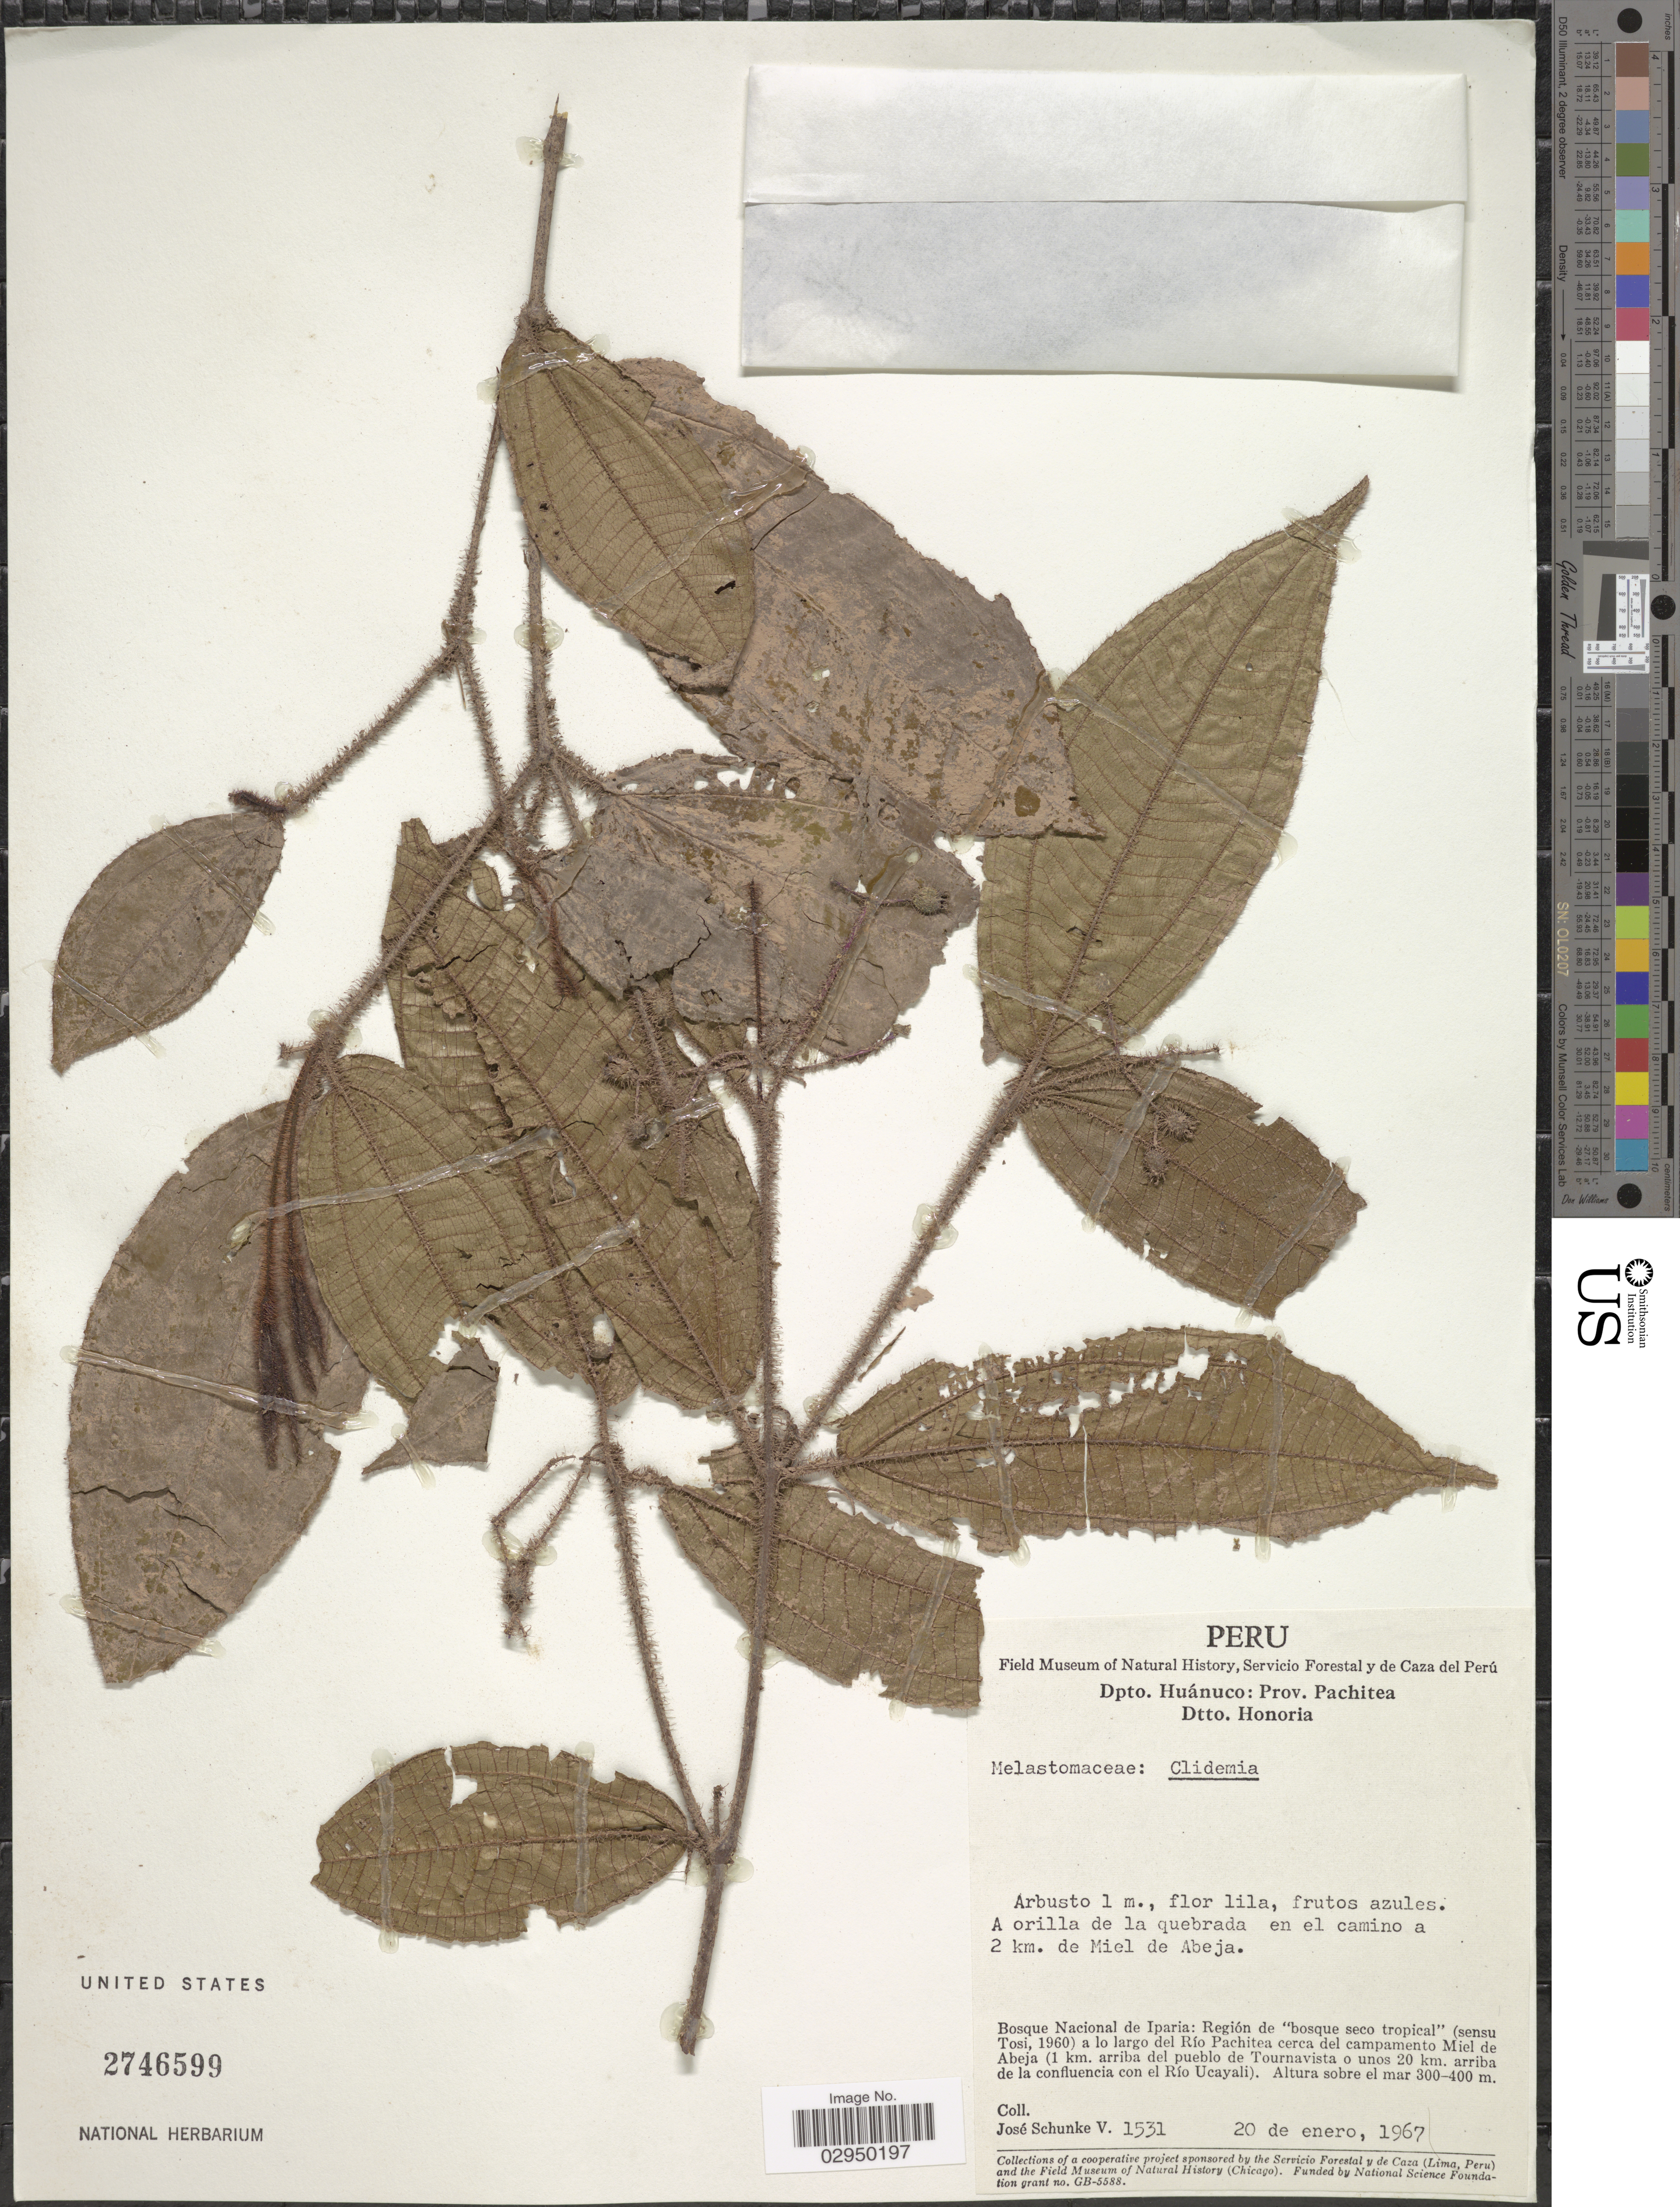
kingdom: Plantae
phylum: Tracheophyta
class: Magnoliopsida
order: Myrtales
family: Melastomataceae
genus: Clidemia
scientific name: Clidemia sp.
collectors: J. Schunke Vigo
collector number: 1531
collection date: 1967-01-20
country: Peru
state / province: Huánuco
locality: Dpto. Huánuco: Prov. Pachitea. Dtto. Honoria. A orilla de la quebrada en el camino a 2 km. de Miel de Abeja. Bosque Nacional de Iparia: Región de "bosque seco tropical" a lo largo del Río Pachitea cerca del campamento Miel de Abeja (1 km. arriba del pueblo de Tournavista o unos 20 km. arriba de la confluencia con el Río Ucayali).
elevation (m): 300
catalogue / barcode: US 2746599